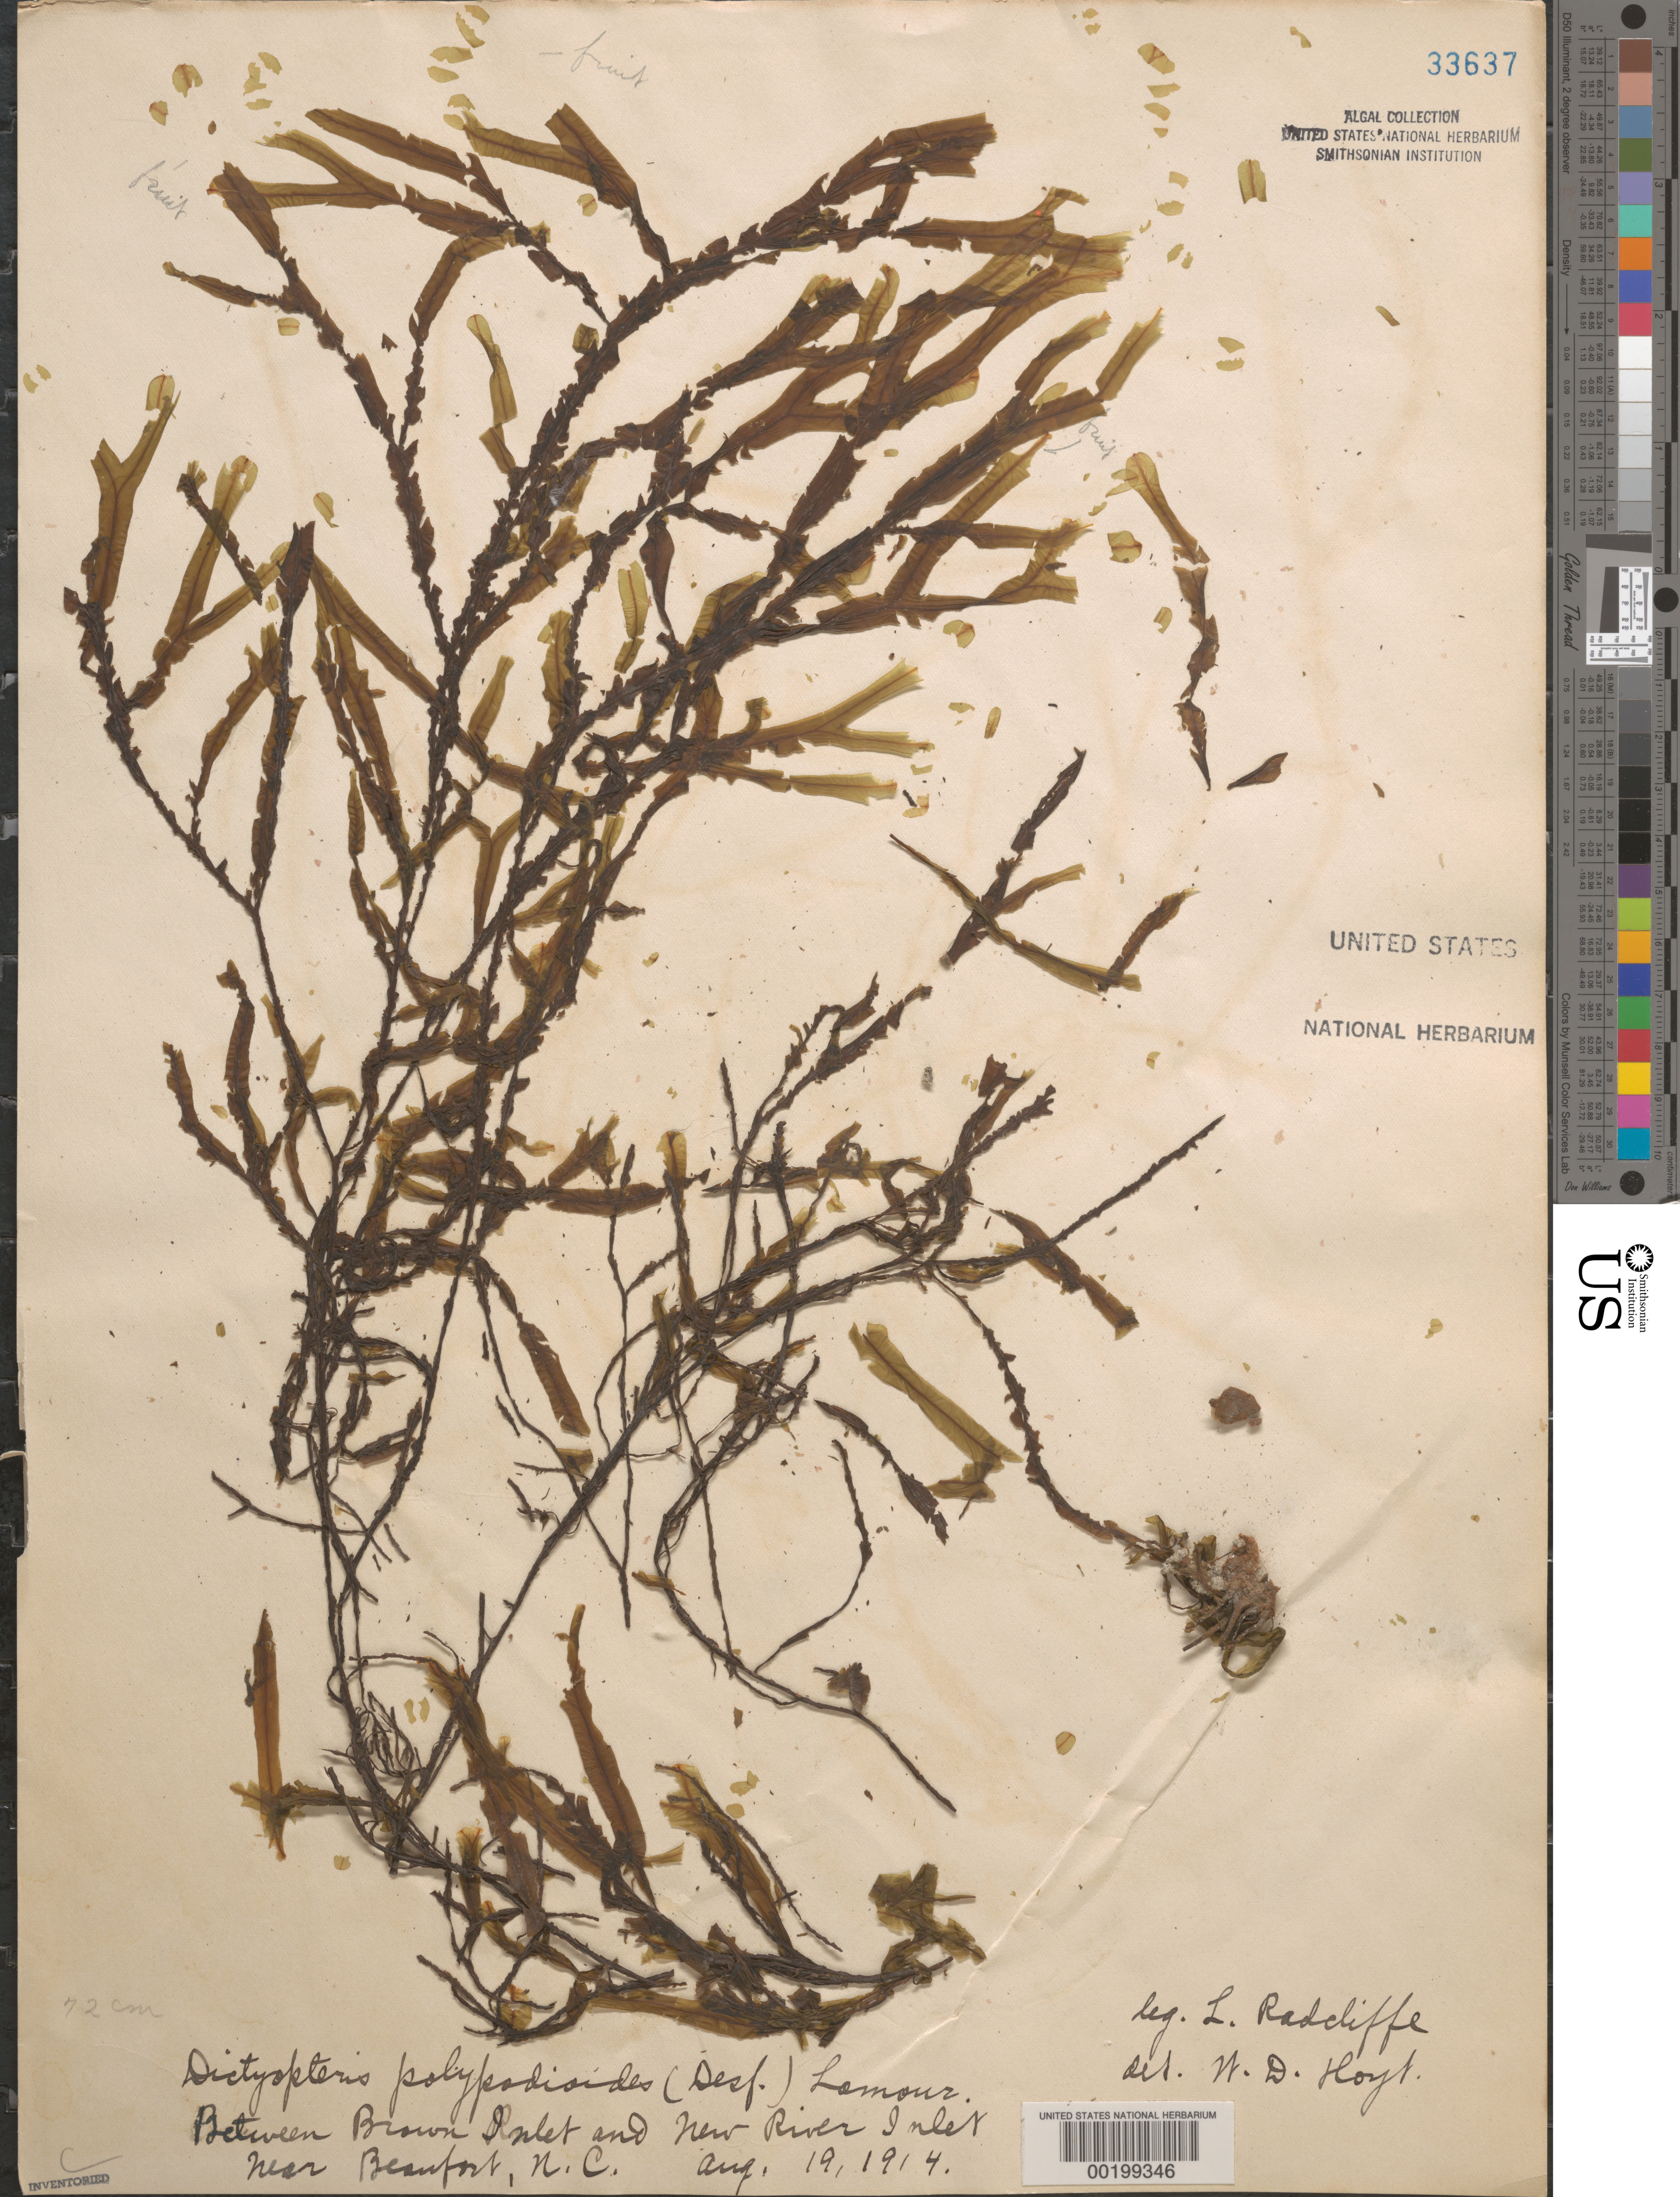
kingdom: Chromista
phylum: Ochrophyta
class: Phaeophyceae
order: Dictyotales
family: Dictyotaceae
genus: Dictyopteris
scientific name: Dictyopteris polypodioides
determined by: Hoyt, W. D.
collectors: L. Radcliffe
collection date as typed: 19 Aug 1914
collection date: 1914-08-19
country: United States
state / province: North Carolina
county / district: Carteret County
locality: Between Brown Inlet and New River Inlet, near Beaufort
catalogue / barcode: US 33637